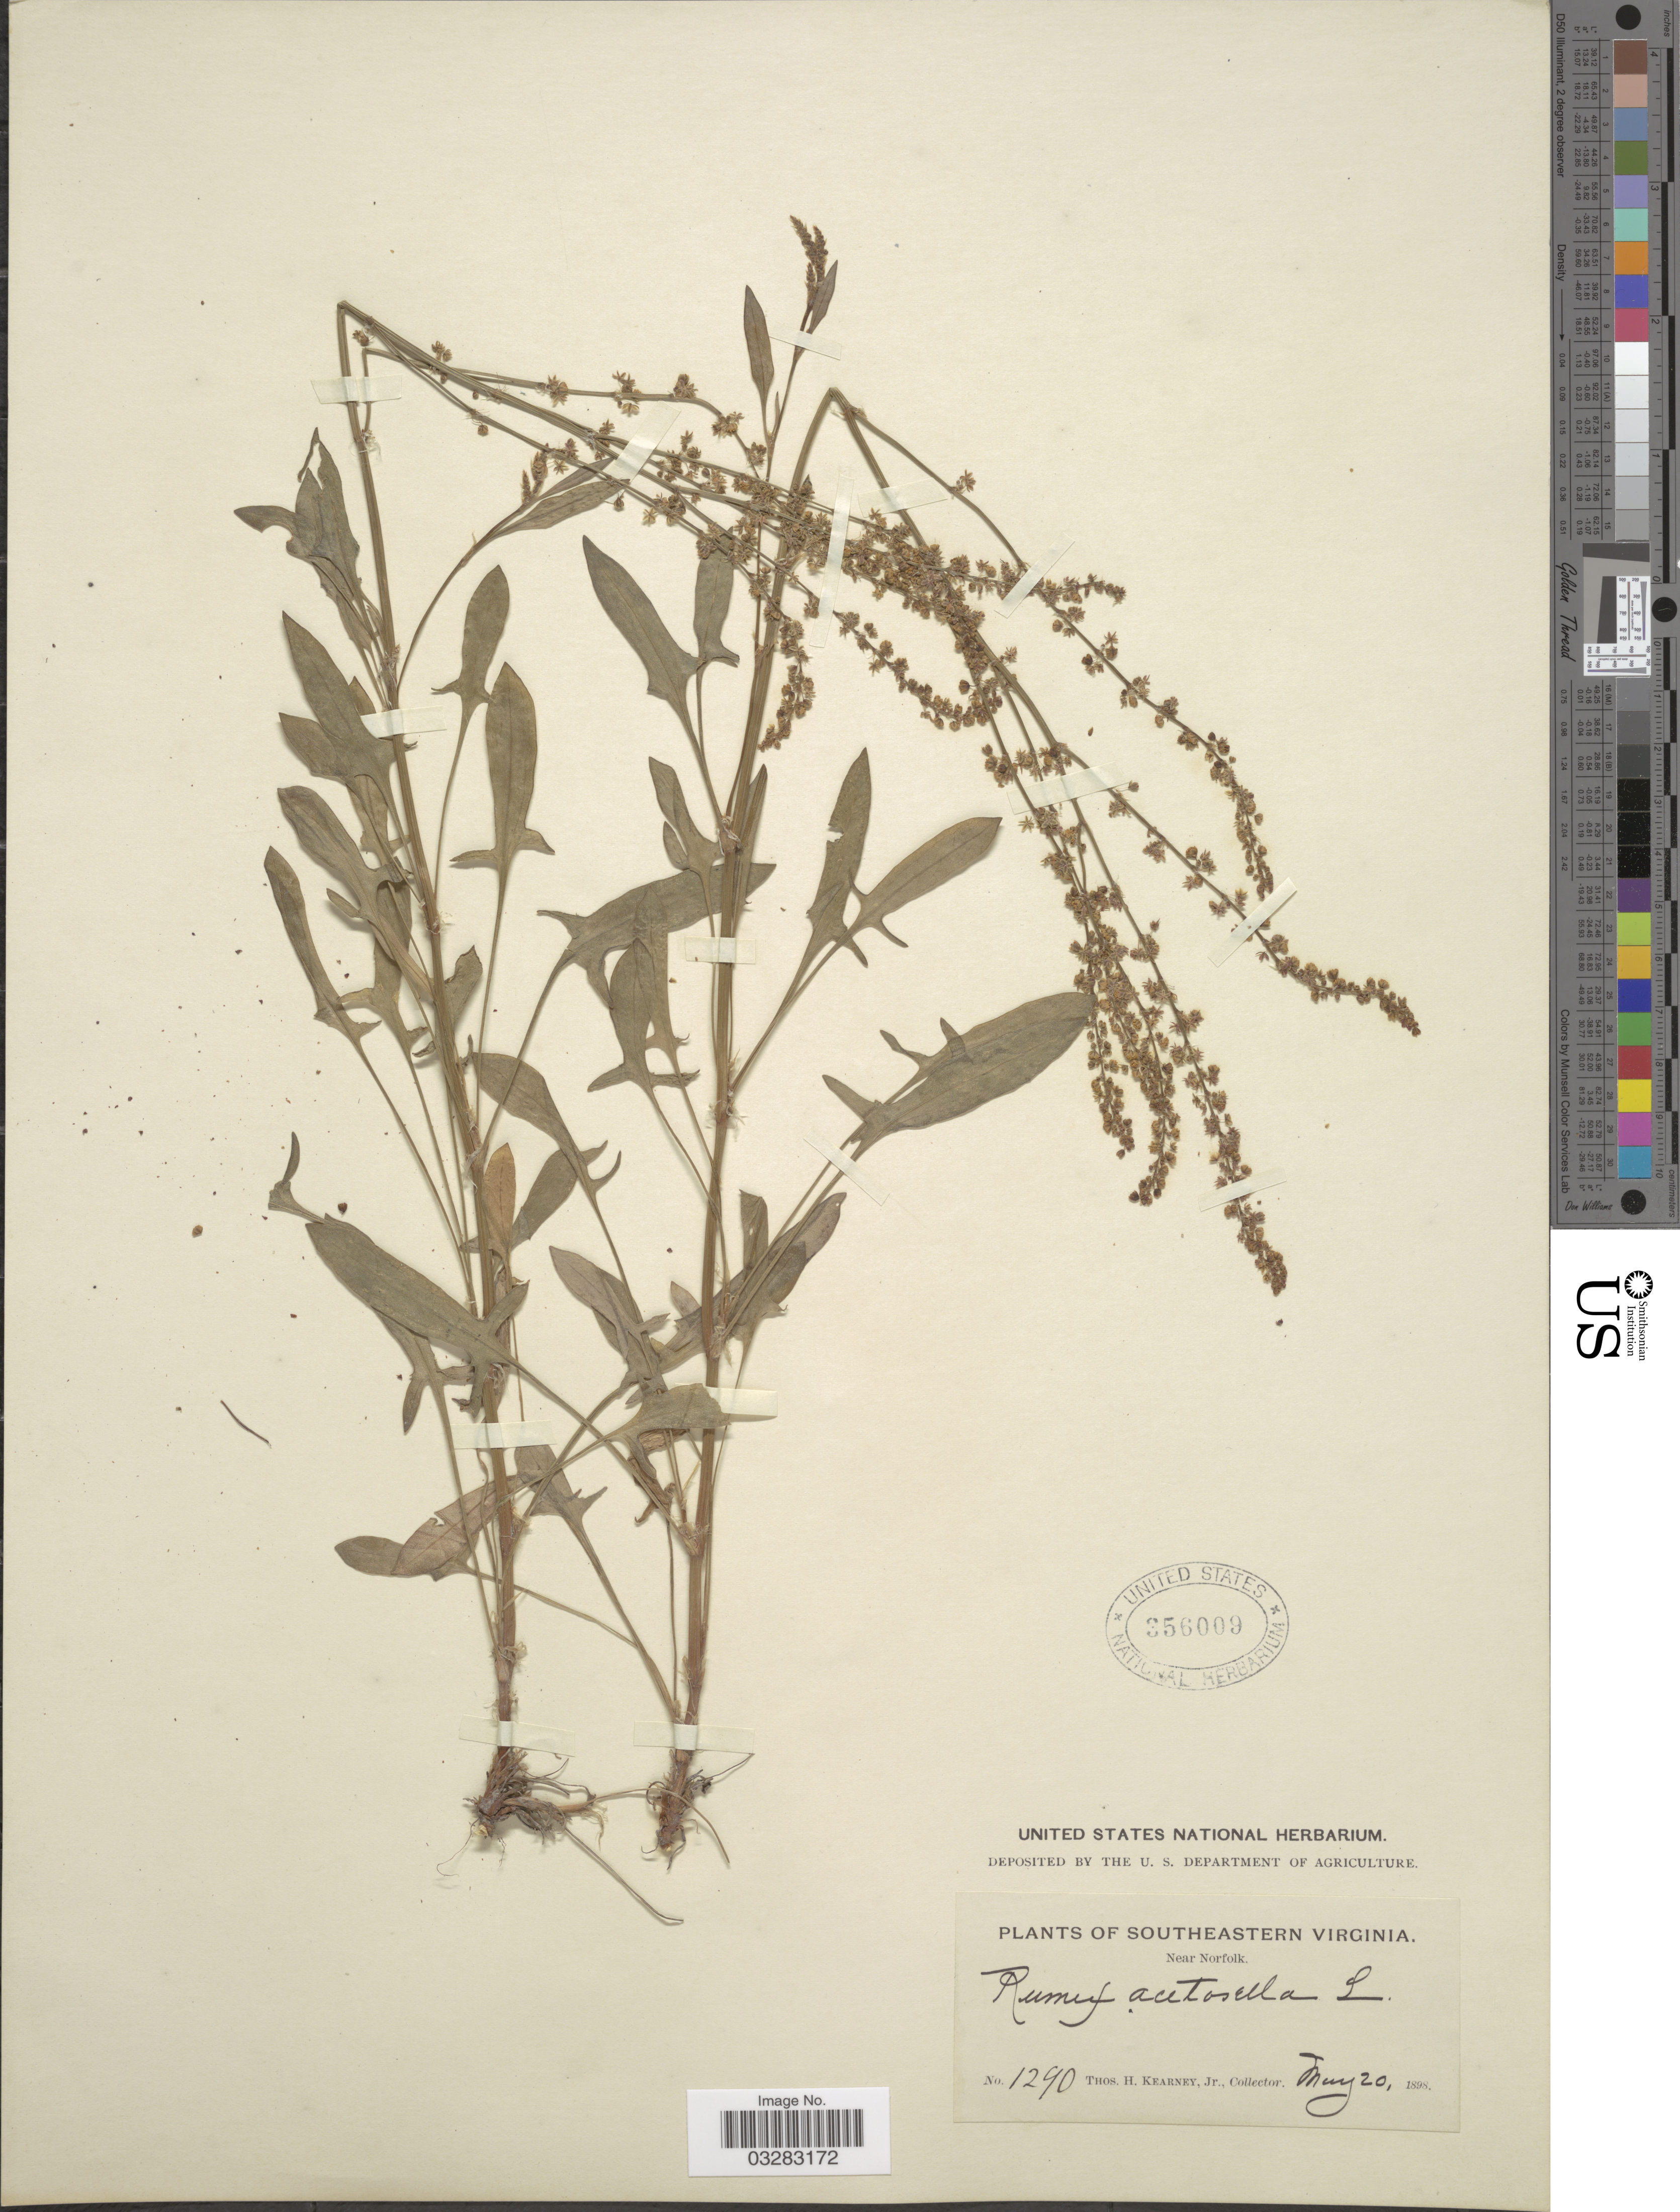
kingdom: Plantae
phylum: Tracheophyta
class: Magnoliopsida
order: Caryophyllales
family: Polygonaceae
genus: Rumex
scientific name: Rumex acetosella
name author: L.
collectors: T. H. Kearney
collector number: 1290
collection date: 1898-05-20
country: United States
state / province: Virginia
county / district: City of Norfolk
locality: Southeastern Virginia. Near Norfolk.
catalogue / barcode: US 356009